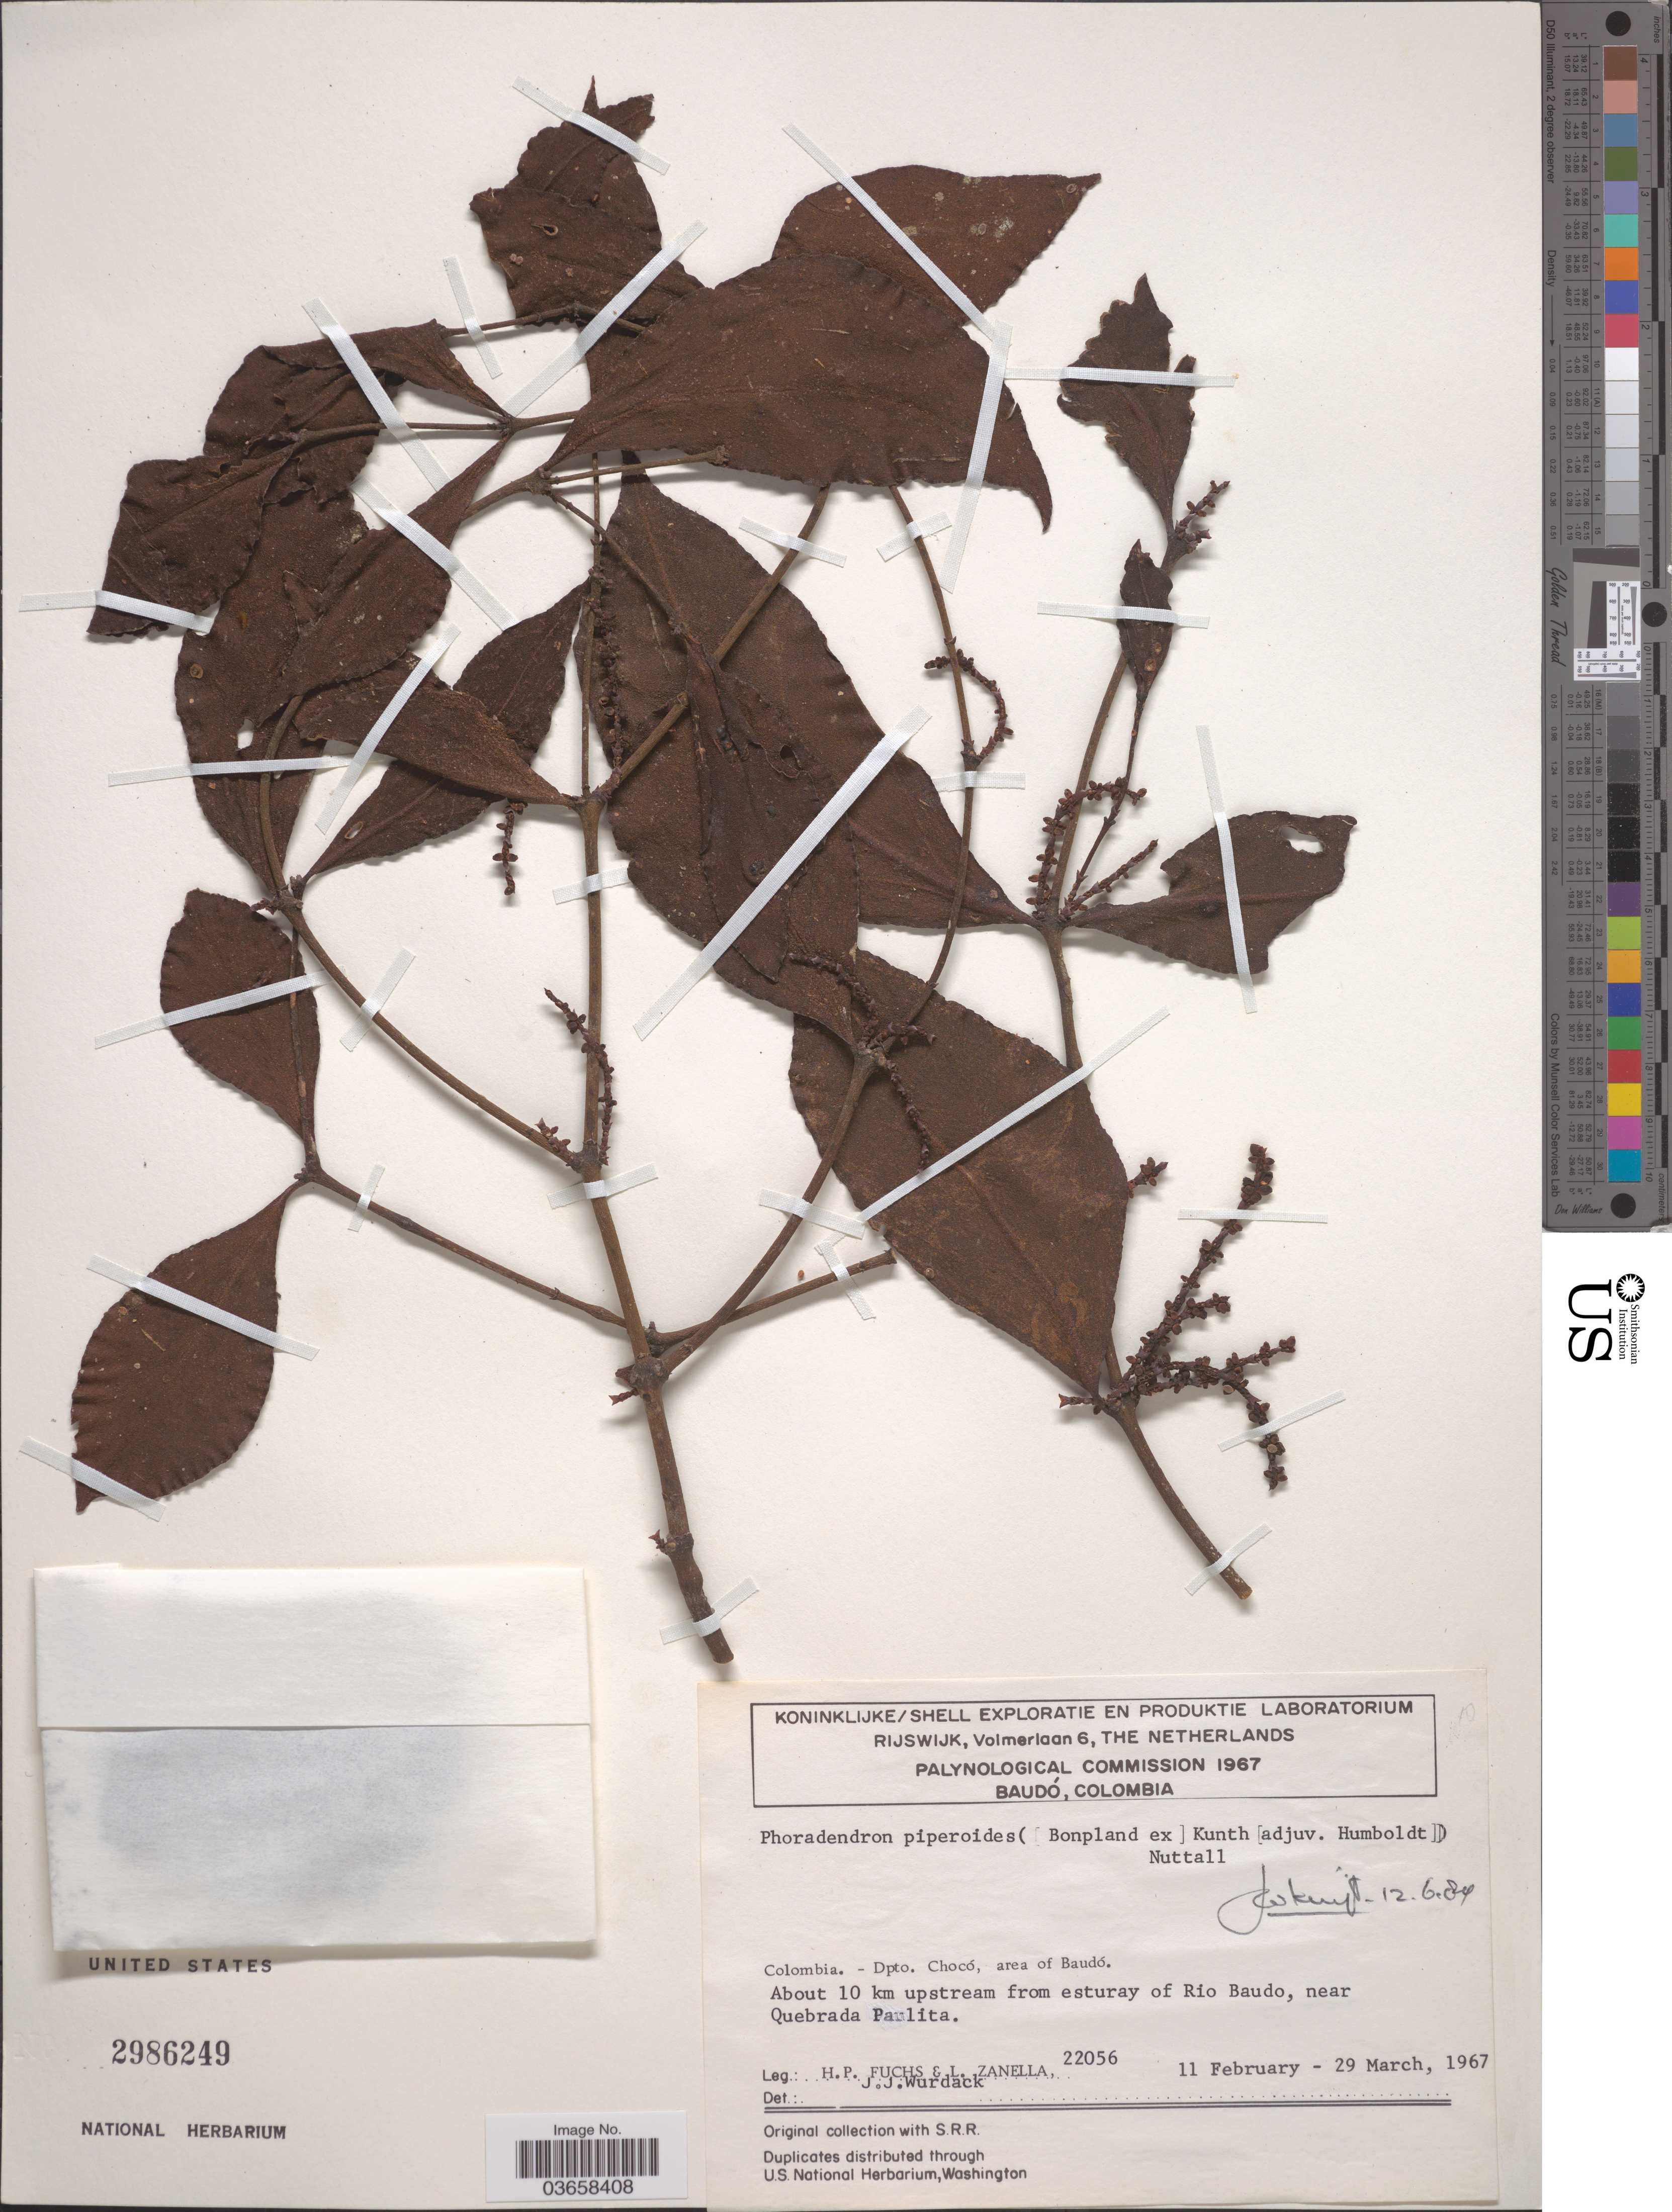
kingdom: Plantae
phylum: Tracheophyta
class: Magnoliopsida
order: Santalales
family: Viscaceae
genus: Phoradendron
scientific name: Phoradendron piperoides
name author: (Kunth) Trel.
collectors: H. P. Fuchs & L. Zanella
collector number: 22056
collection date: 1967-02-11/1967-03-29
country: Colombia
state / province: Chocó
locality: Dpto. Chocó, area of Baudó. About 10 km upstream from estuary of Rio Baudo, near Quebrada Paulita.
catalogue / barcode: US 2986249